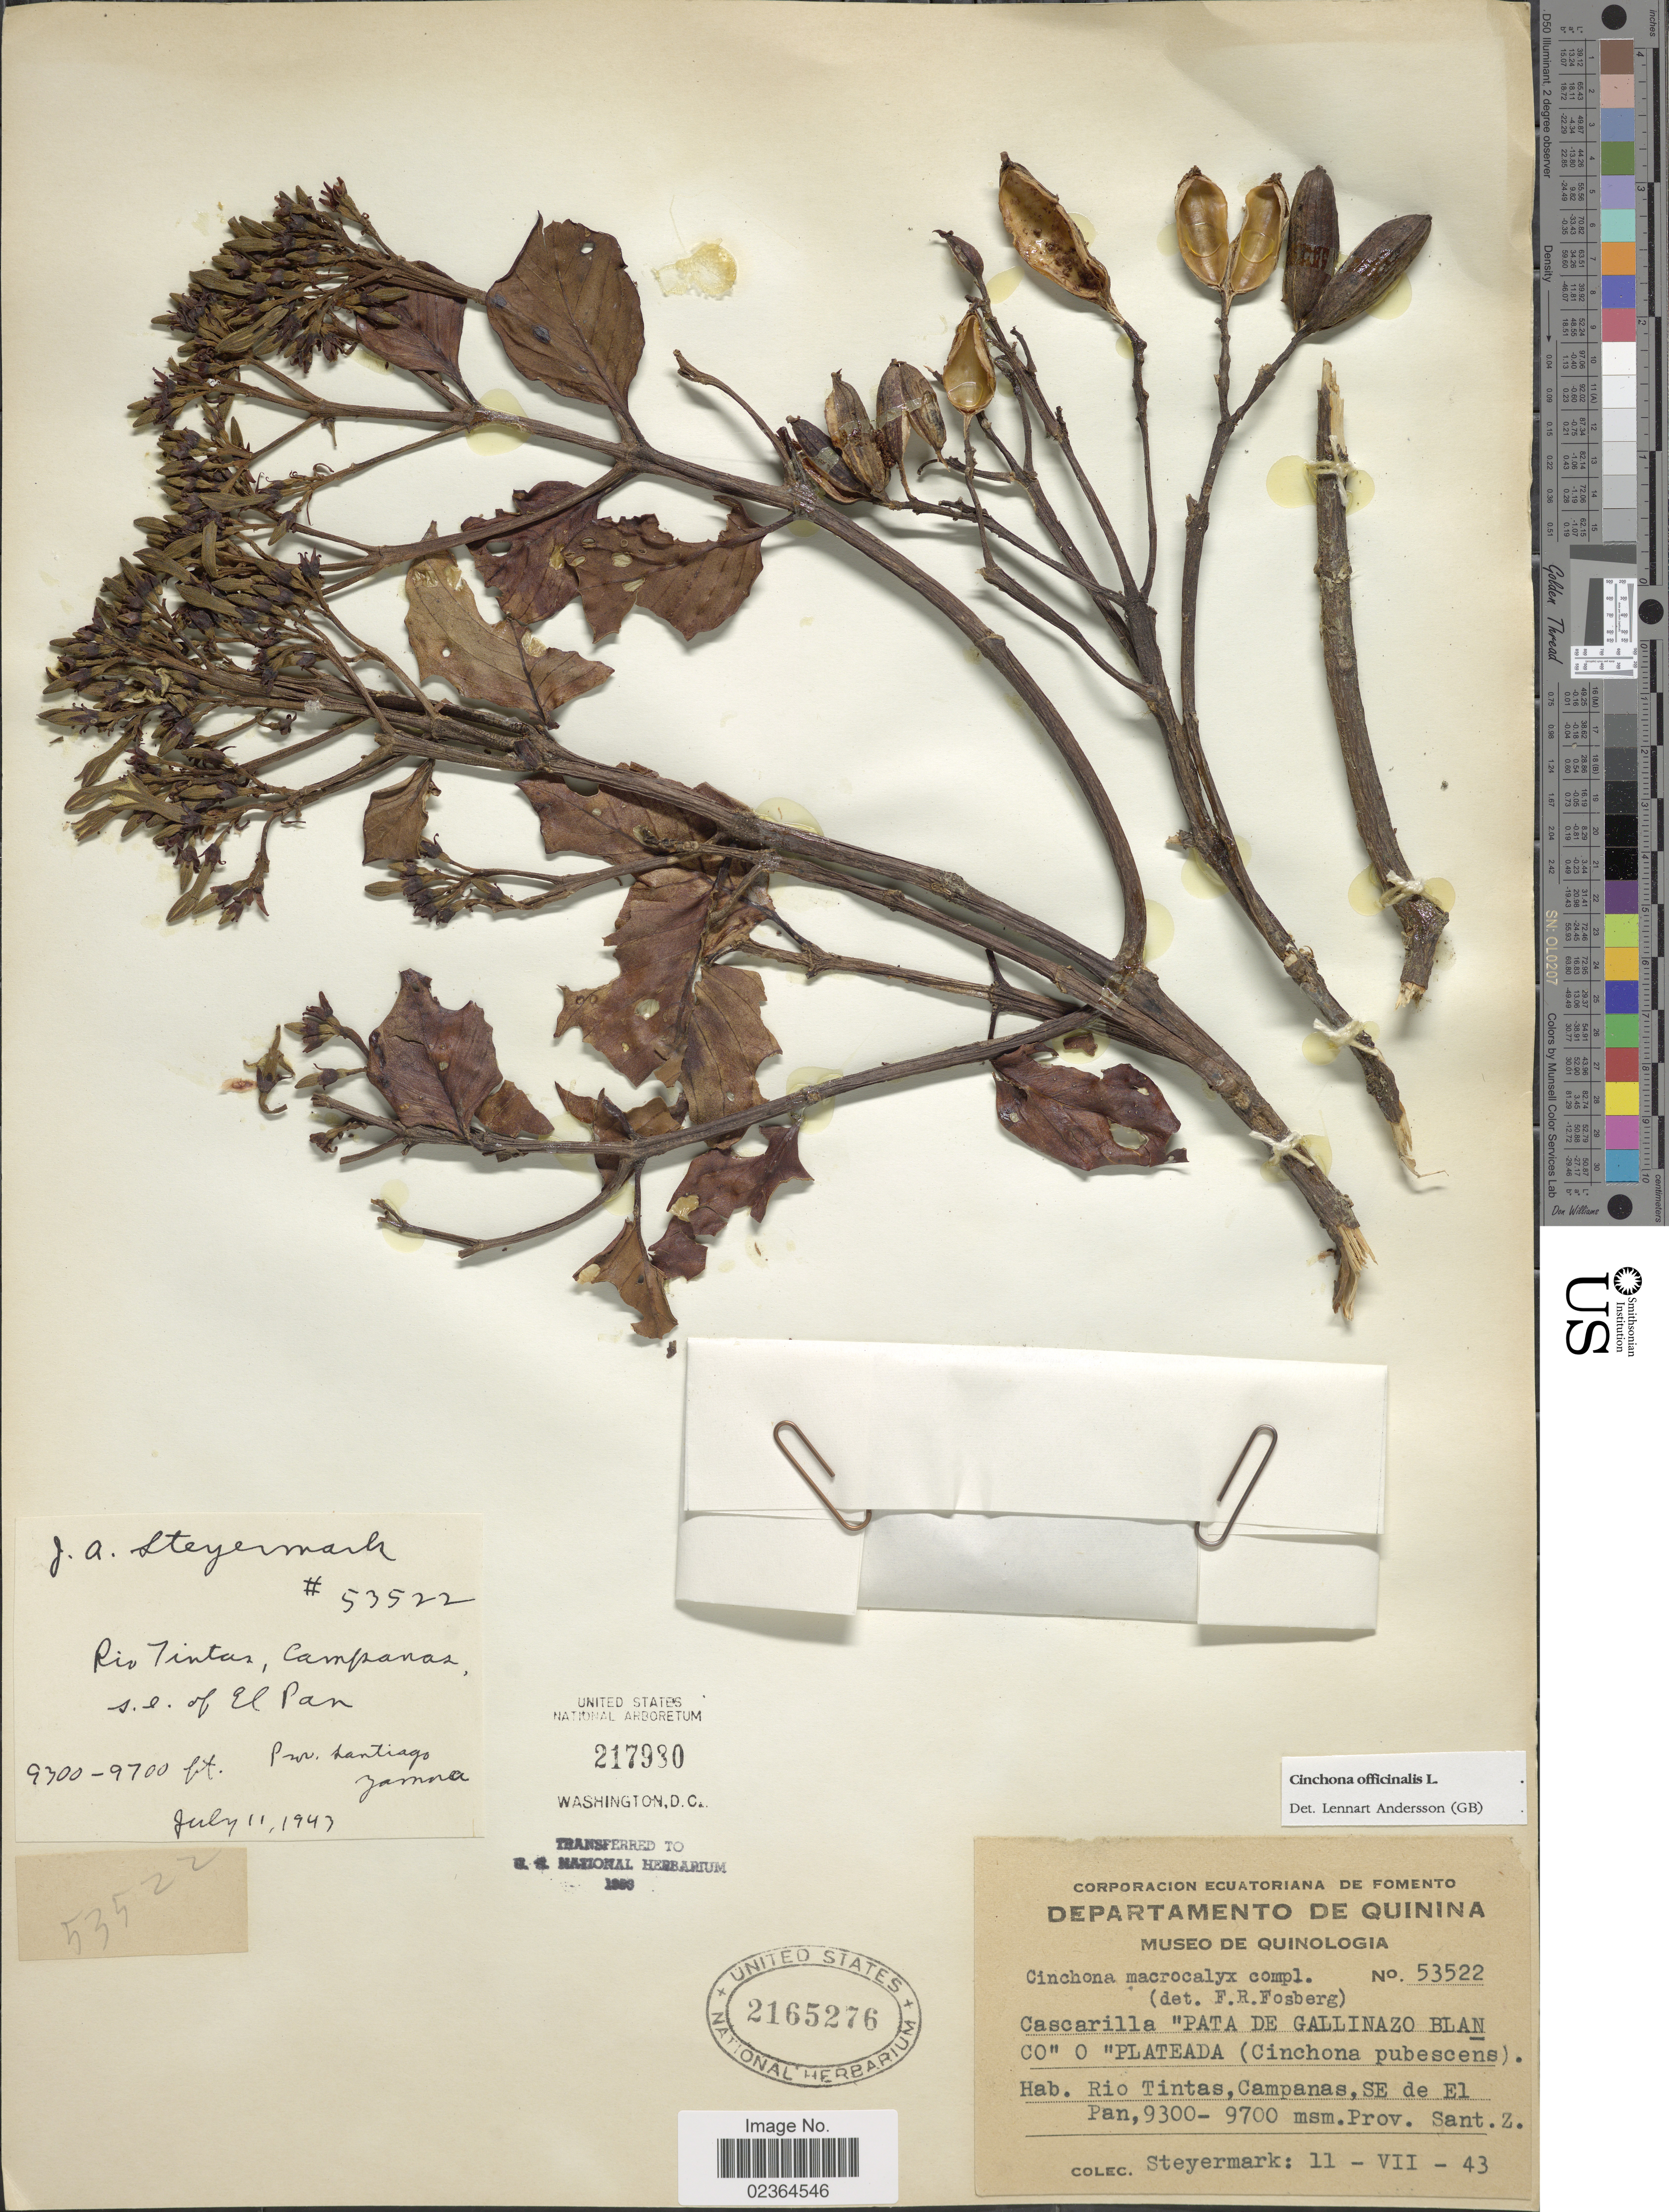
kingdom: Plantae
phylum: Tracheophyta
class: Magnoliopsida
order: Gentianales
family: Rubiaceae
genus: Cinchona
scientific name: Cinchona officinalis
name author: L.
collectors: Steyermark, --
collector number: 53522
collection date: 1943-07-11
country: Ecuador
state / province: Azuay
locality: Rio Tintas, Campanas, SE de El Pan, Prov. Santiago, Zamna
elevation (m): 9300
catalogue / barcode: US 2165276